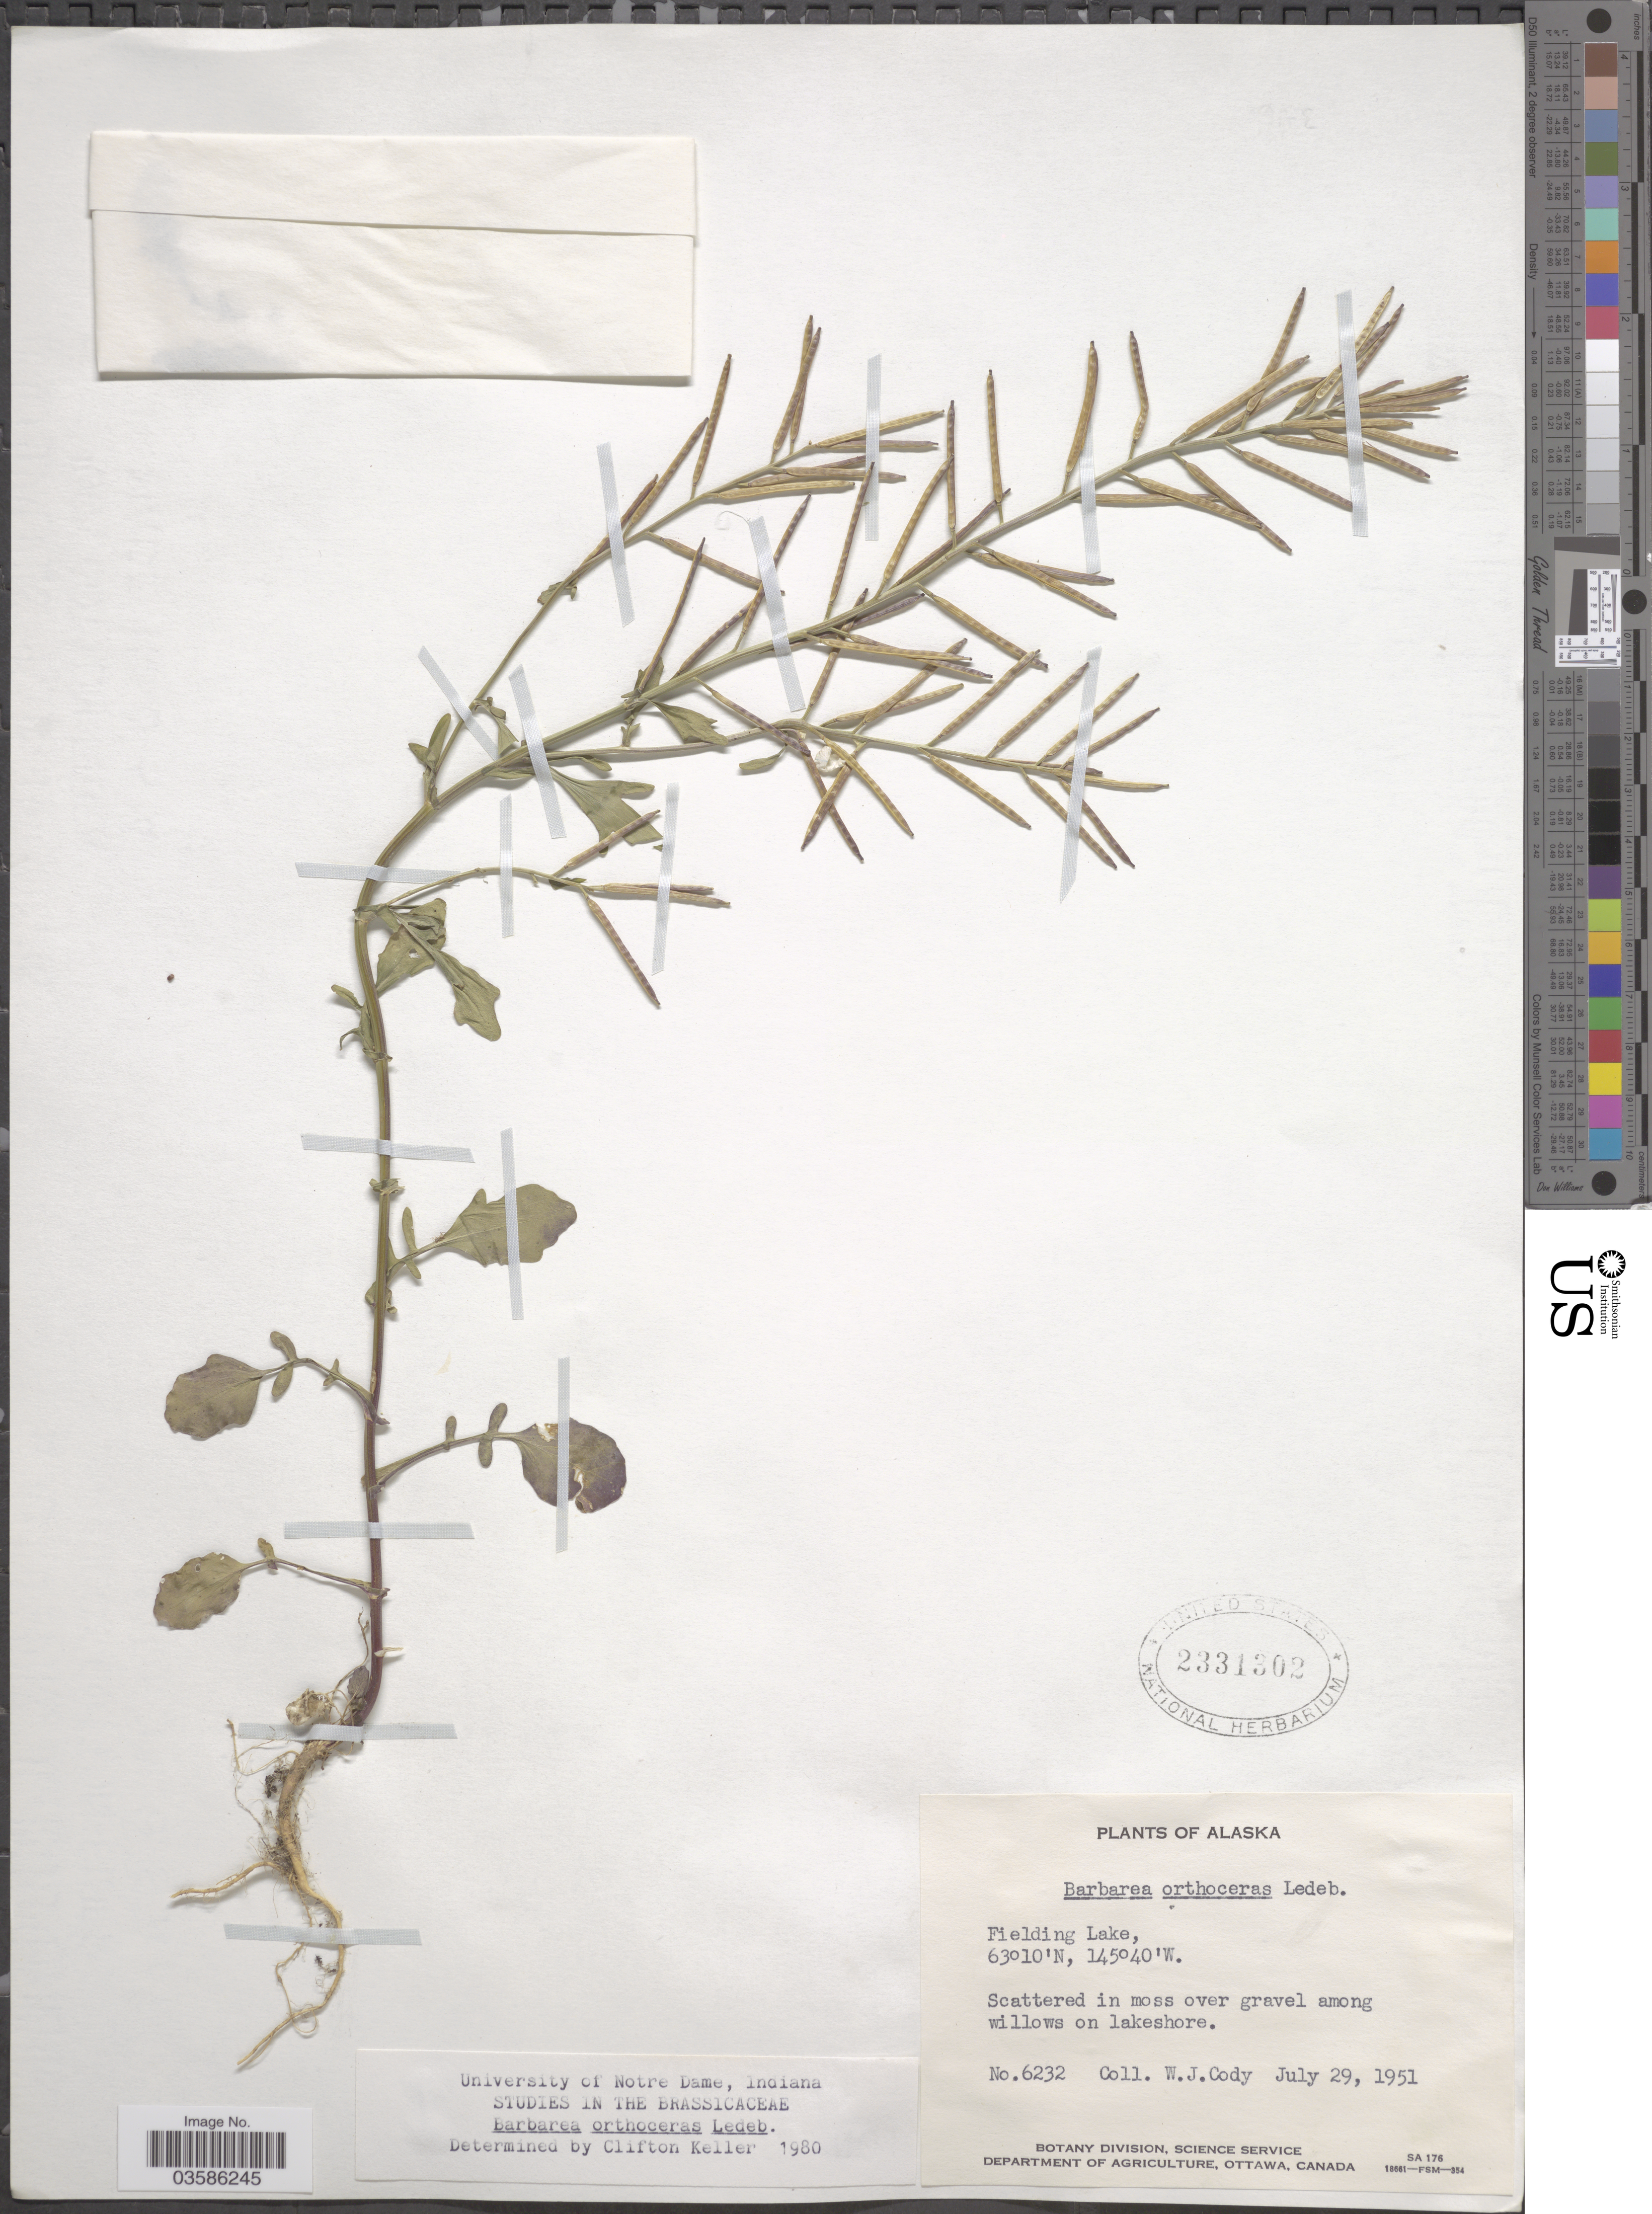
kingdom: Plantae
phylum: Tracheophyta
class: Magnoliopsida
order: Brassicales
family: Brassicaceae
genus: Barbarea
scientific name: Barbarea orthoceras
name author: Ledeb.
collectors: W. Cody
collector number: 6232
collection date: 1951-07-29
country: United States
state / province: Alaska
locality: Fielding Lake.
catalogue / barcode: US 2331302